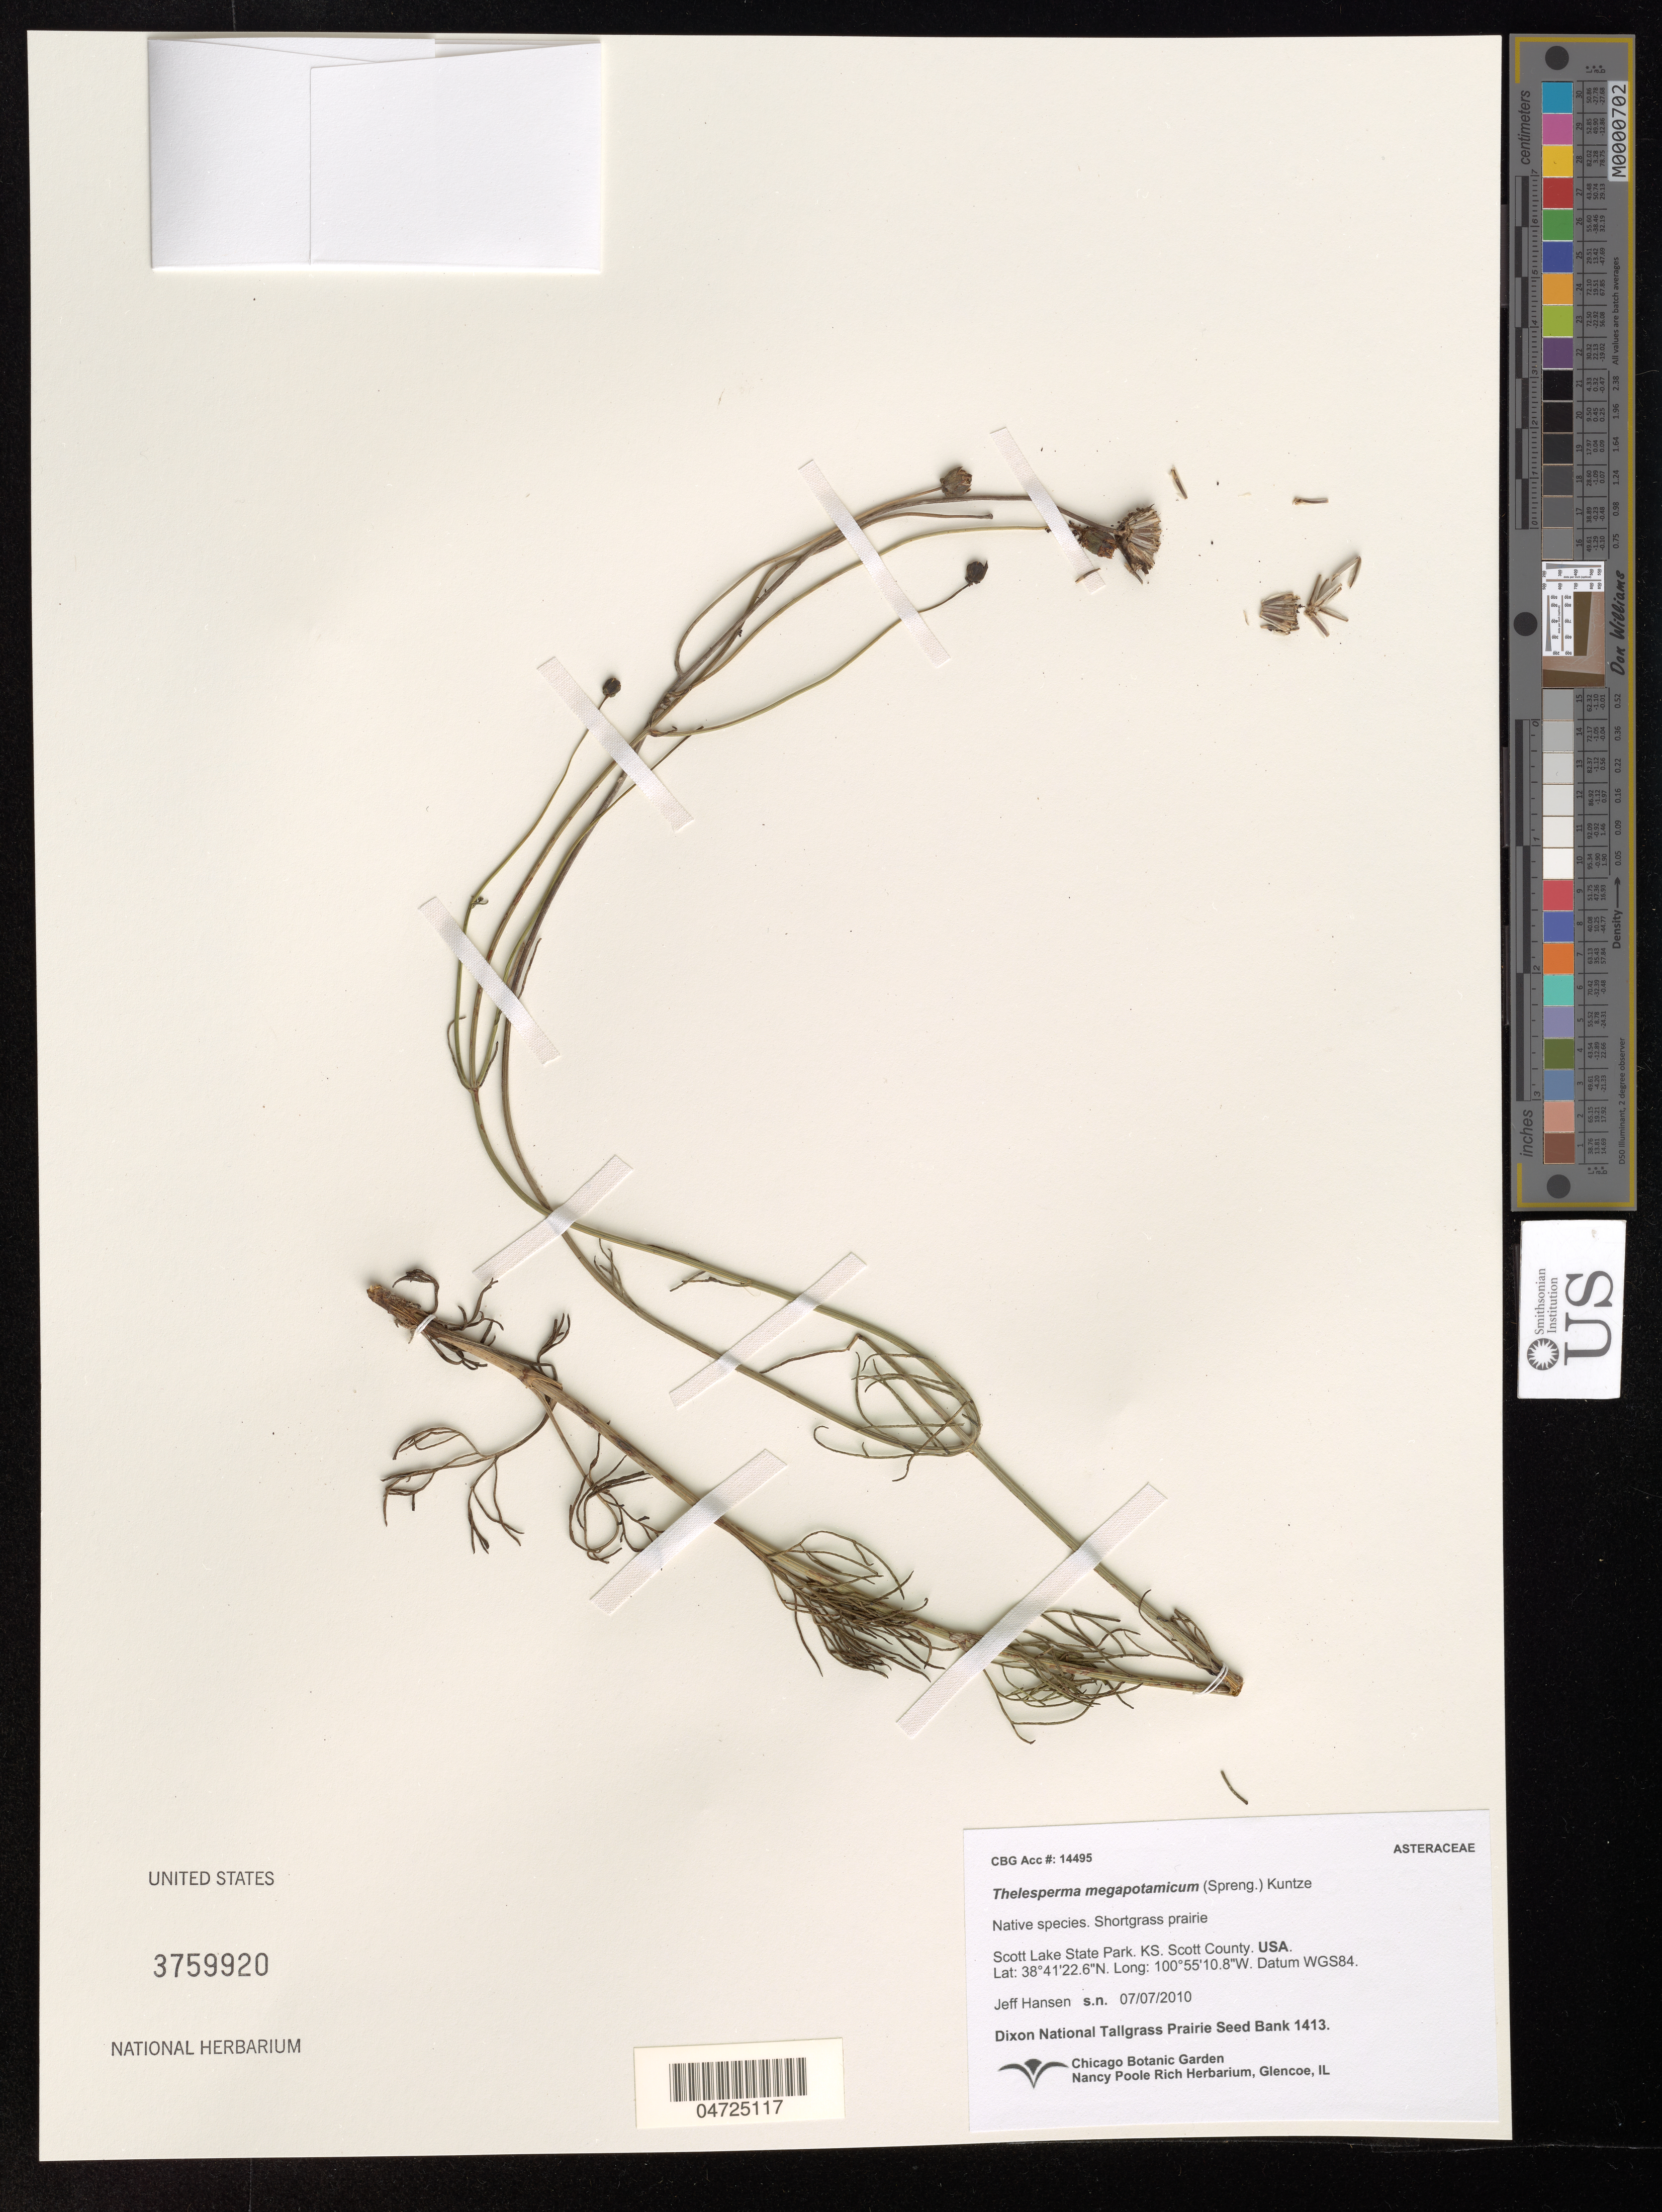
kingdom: Plantae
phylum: Tracheophyta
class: Magnoliopsida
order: Asterales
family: Asteraceae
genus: Thelesperma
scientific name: Thelesperma megapotamicum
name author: (Spreng.) Herter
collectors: J. Hansen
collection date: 2010-07-07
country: United States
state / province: Kansas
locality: Scott Lake State Park. Scott County. Datum WGS84.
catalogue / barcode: US 3759920